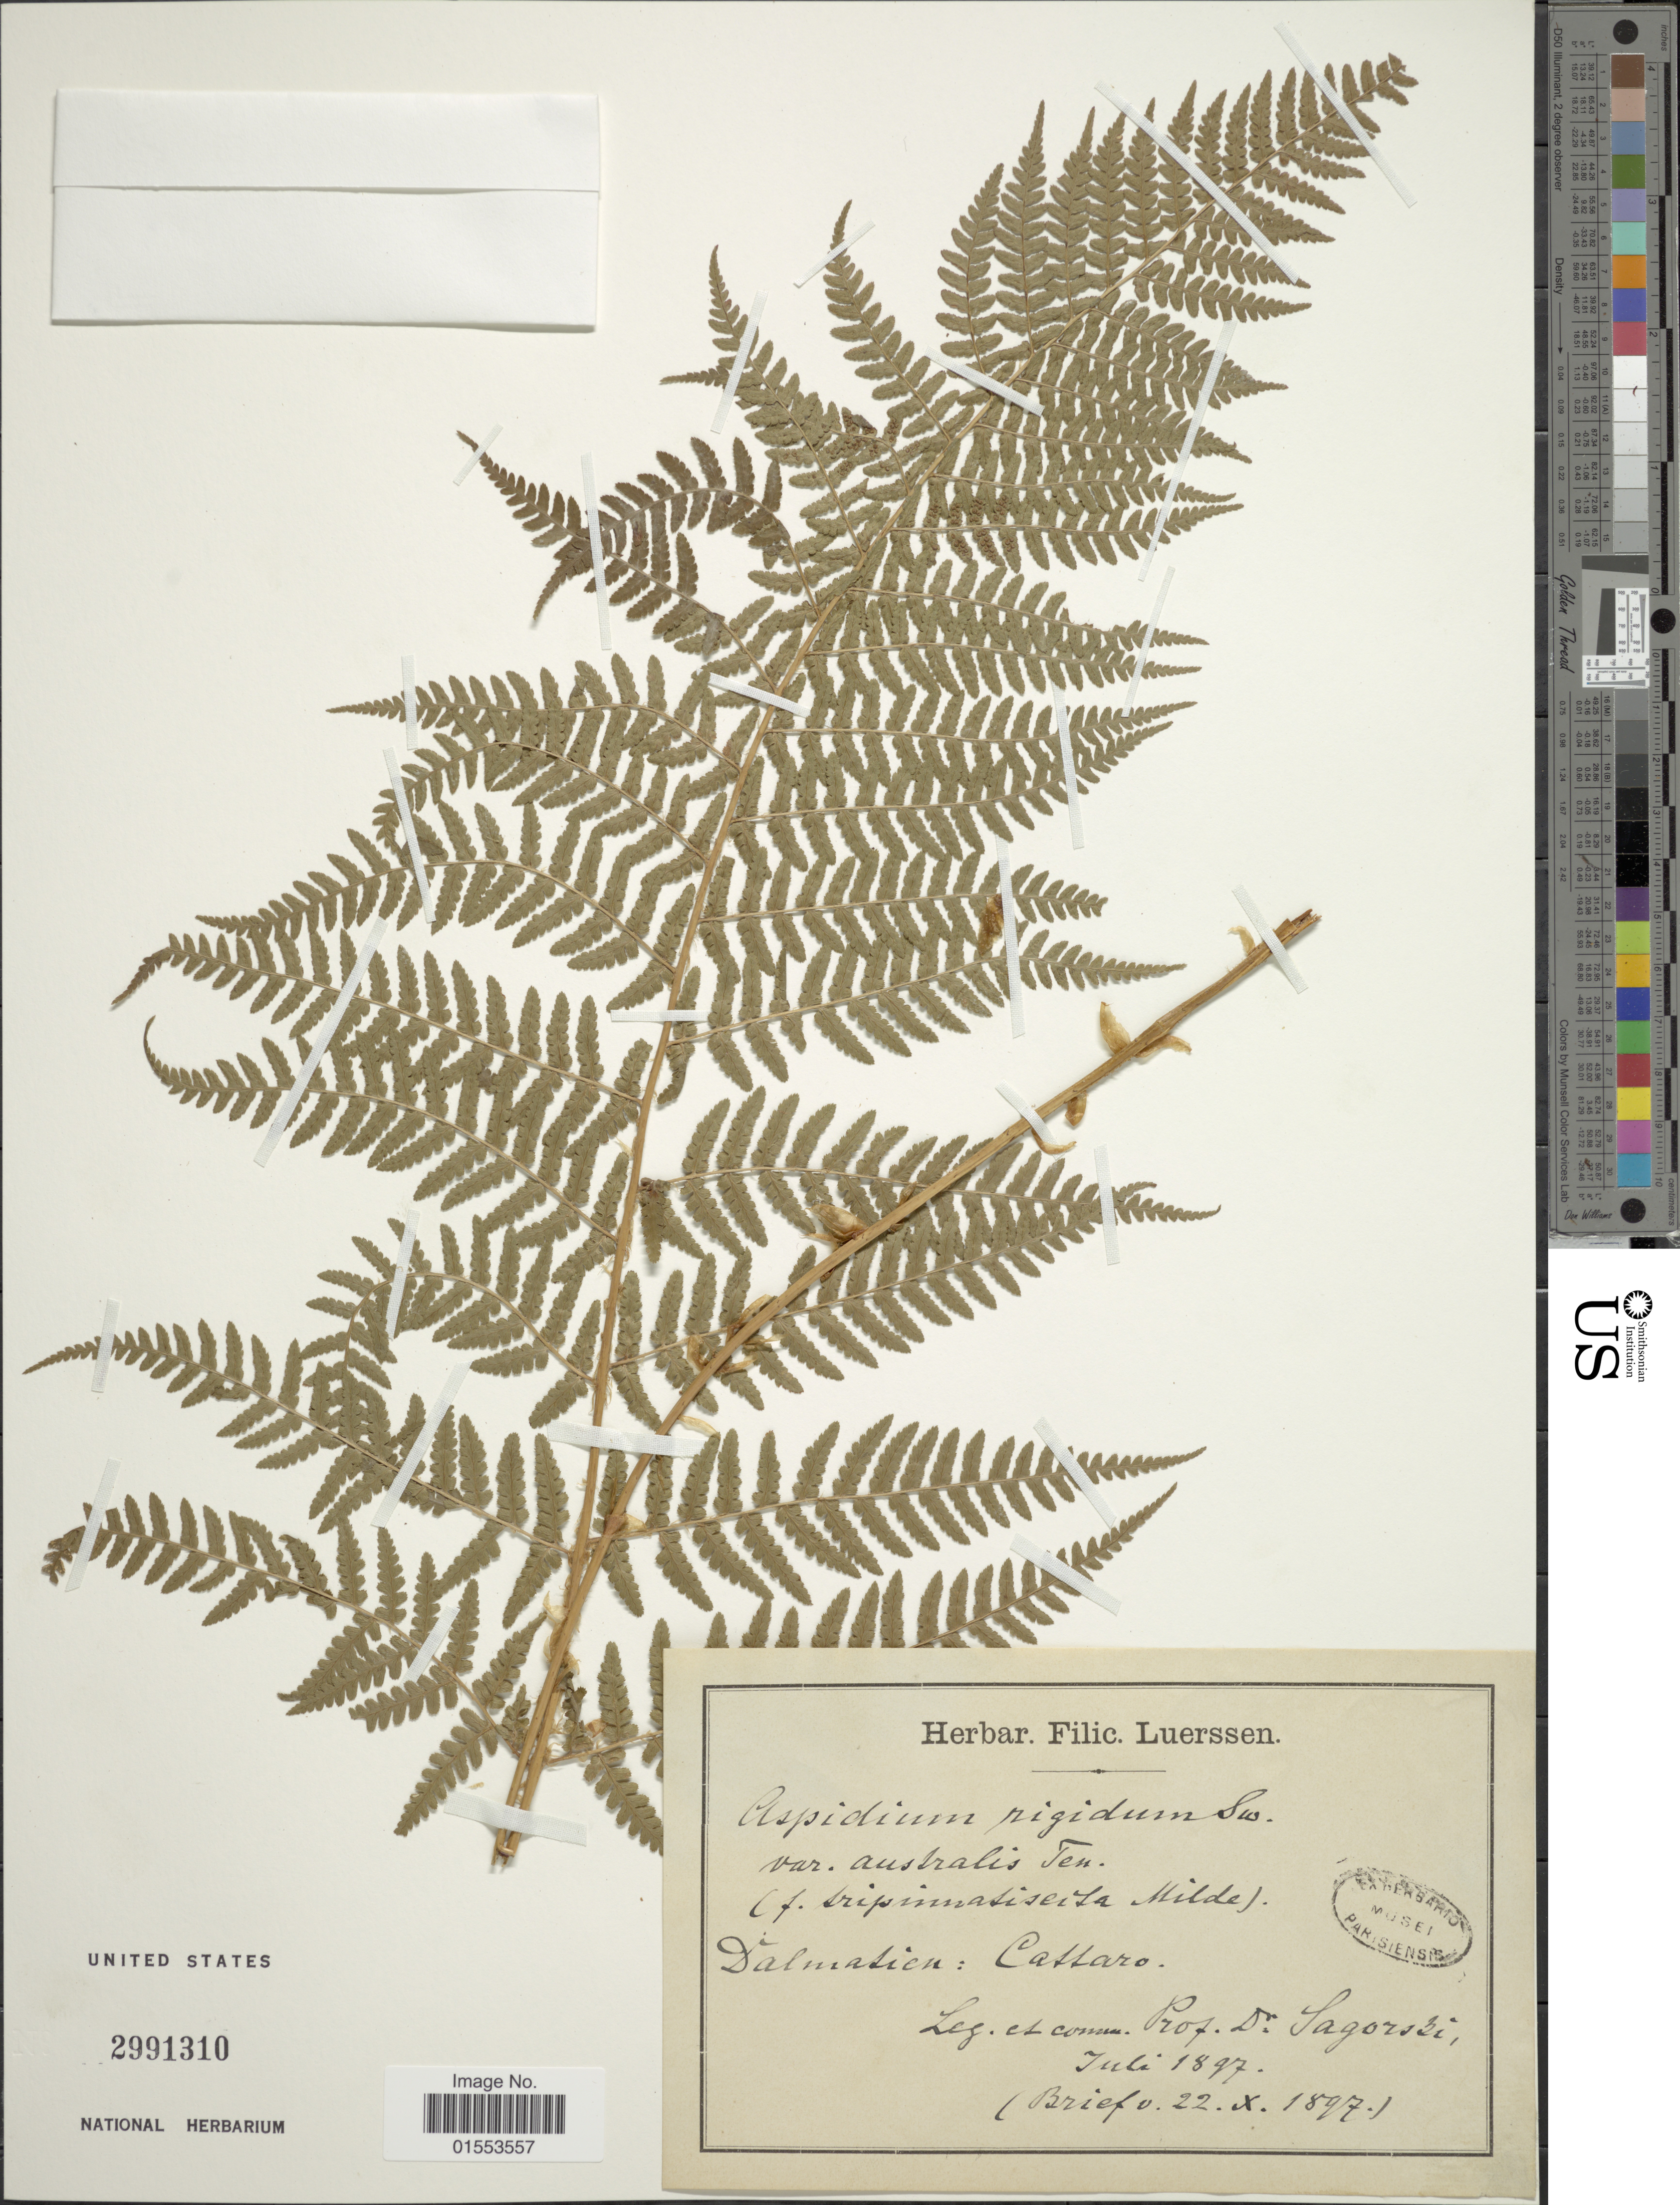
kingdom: Plantae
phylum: Tracheophyta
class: Polypodiopsida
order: Polypodiales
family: Dryopteridaceae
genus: Dryopteris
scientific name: Dryopteris rigida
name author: Underw.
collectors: -. Sagorski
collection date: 1897-07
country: Croatia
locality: Dalmatien: Cattaro.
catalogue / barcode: US 2991310